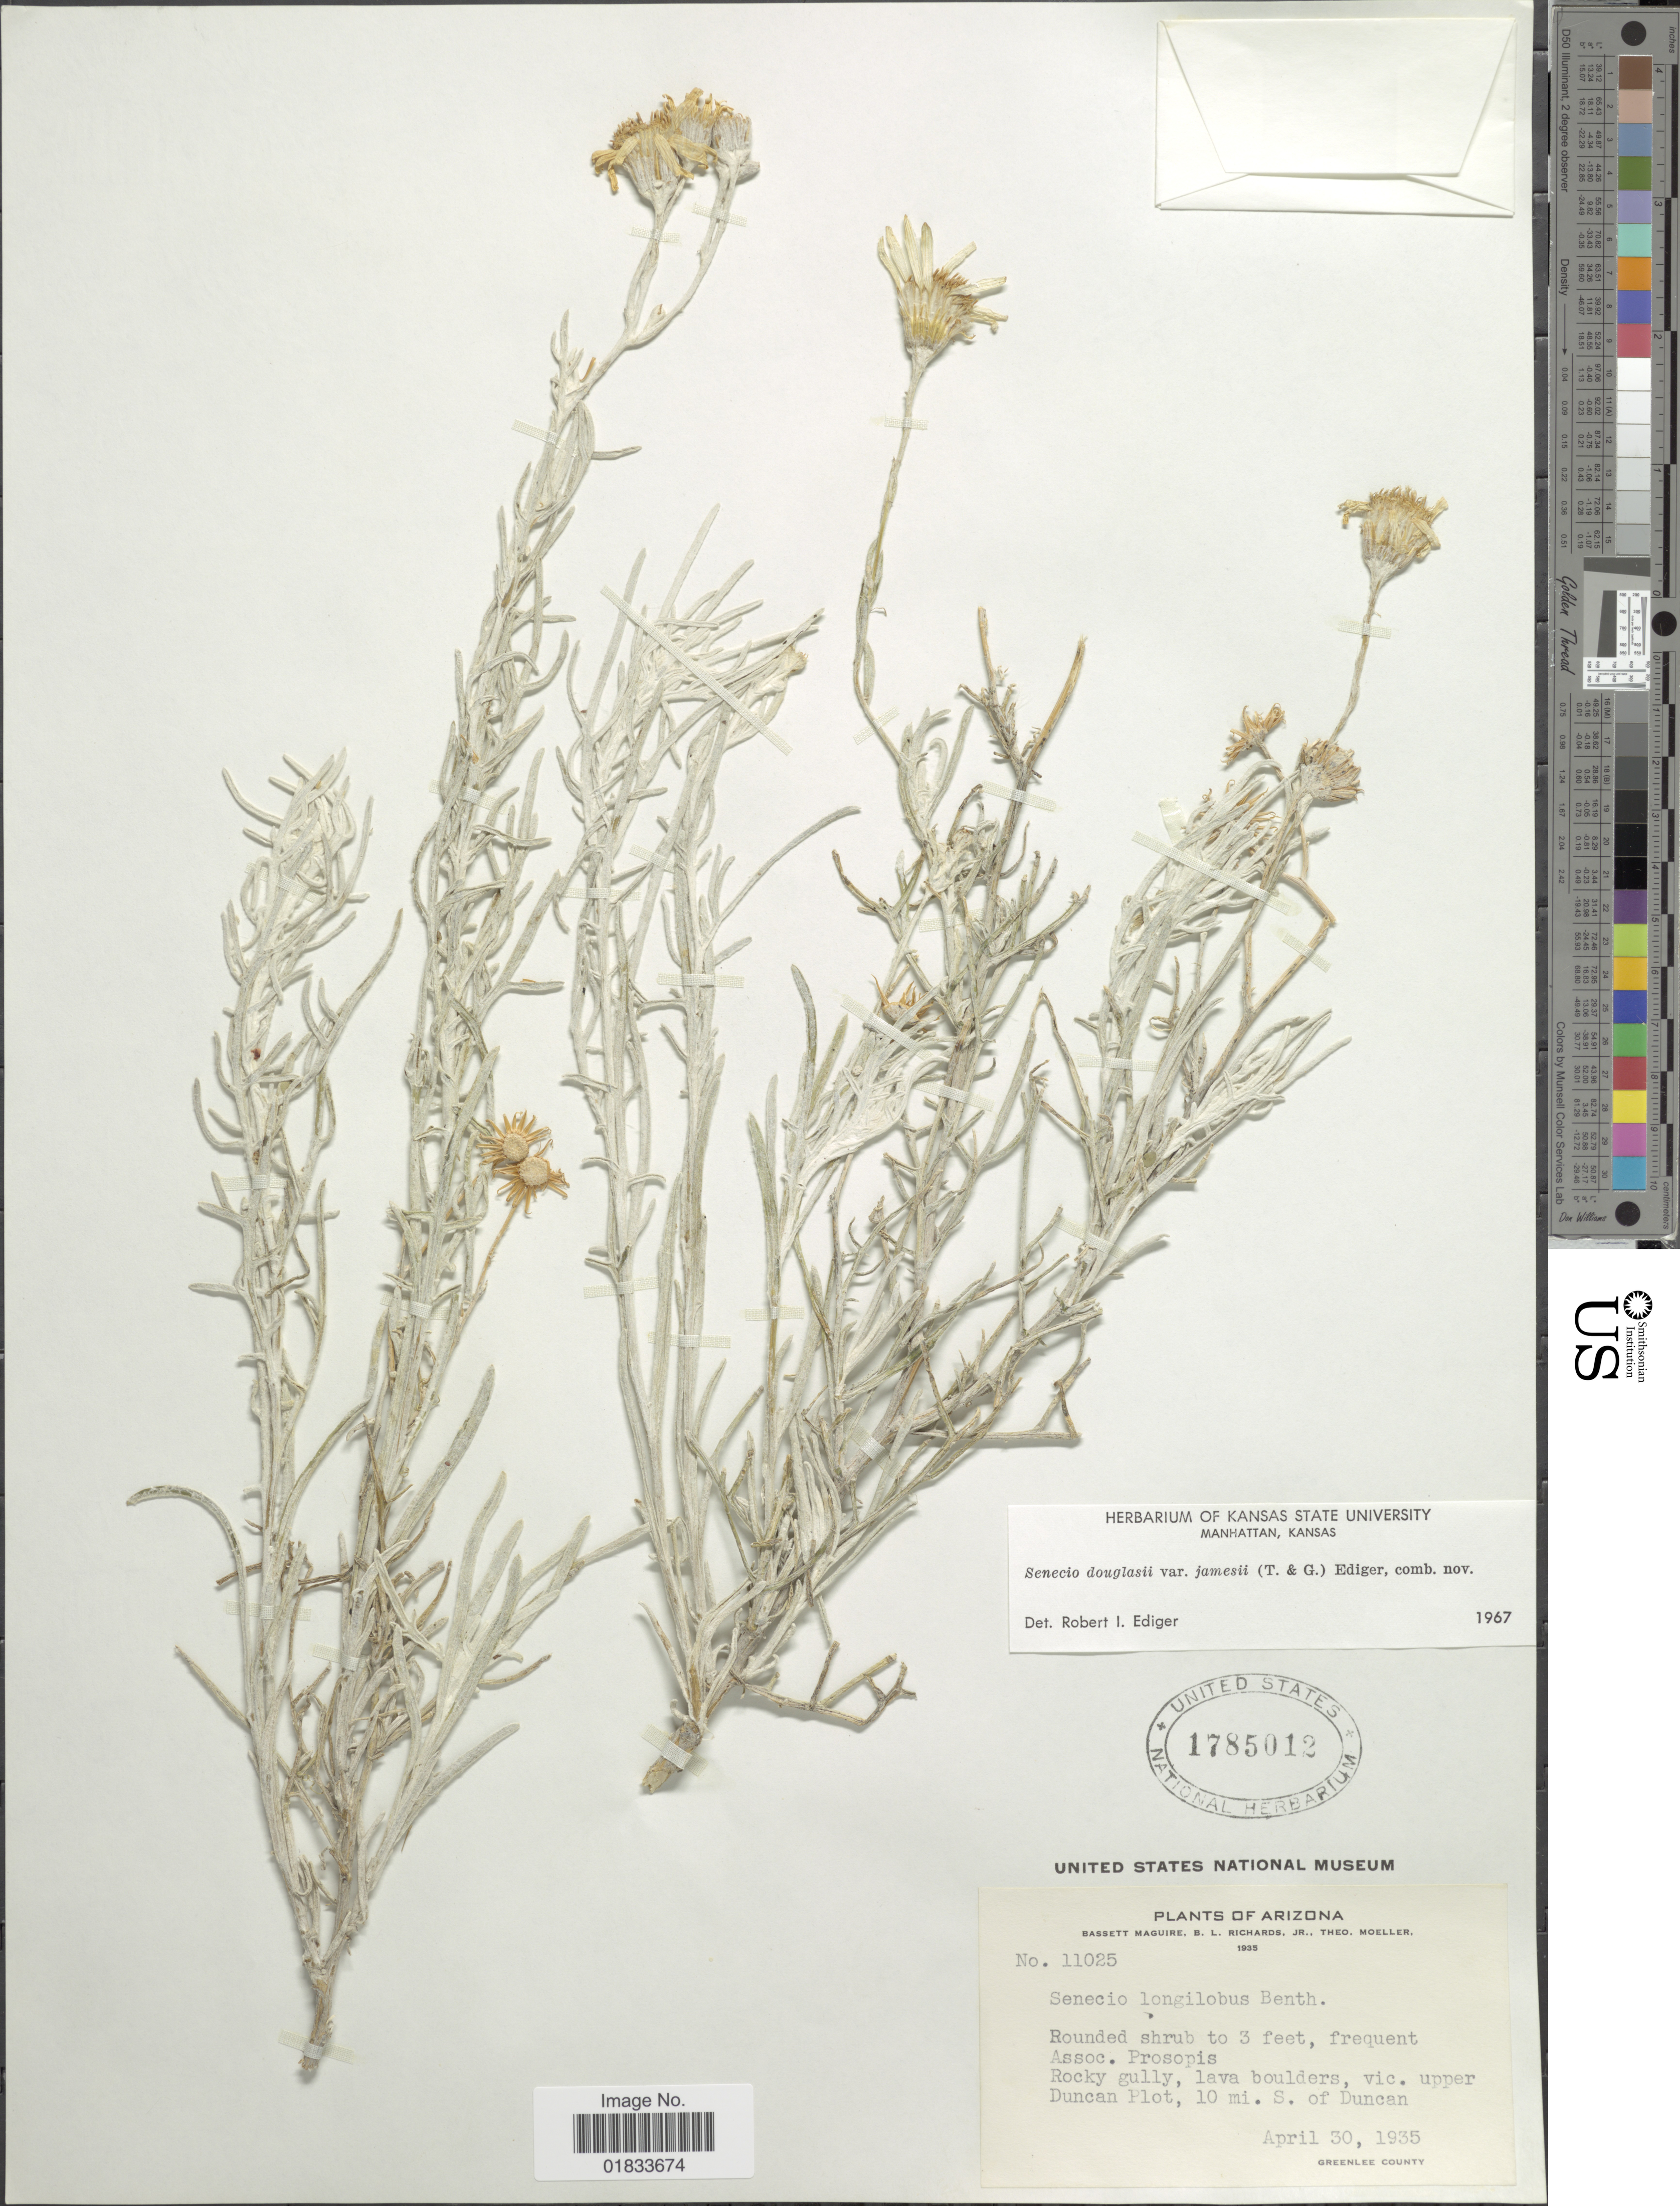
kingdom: Plantae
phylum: Tracheophyta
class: Magnoliopsida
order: Asterales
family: Asteraceae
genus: Senecio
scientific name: Senecio flaccidus var. flaccidus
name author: Less.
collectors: B. Maguire, B. Richards & T. Moeller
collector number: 11025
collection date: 1935-04-30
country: United States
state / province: Arizona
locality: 10 mi. S. of Duncan, Greenlee County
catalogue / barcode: US 1785012